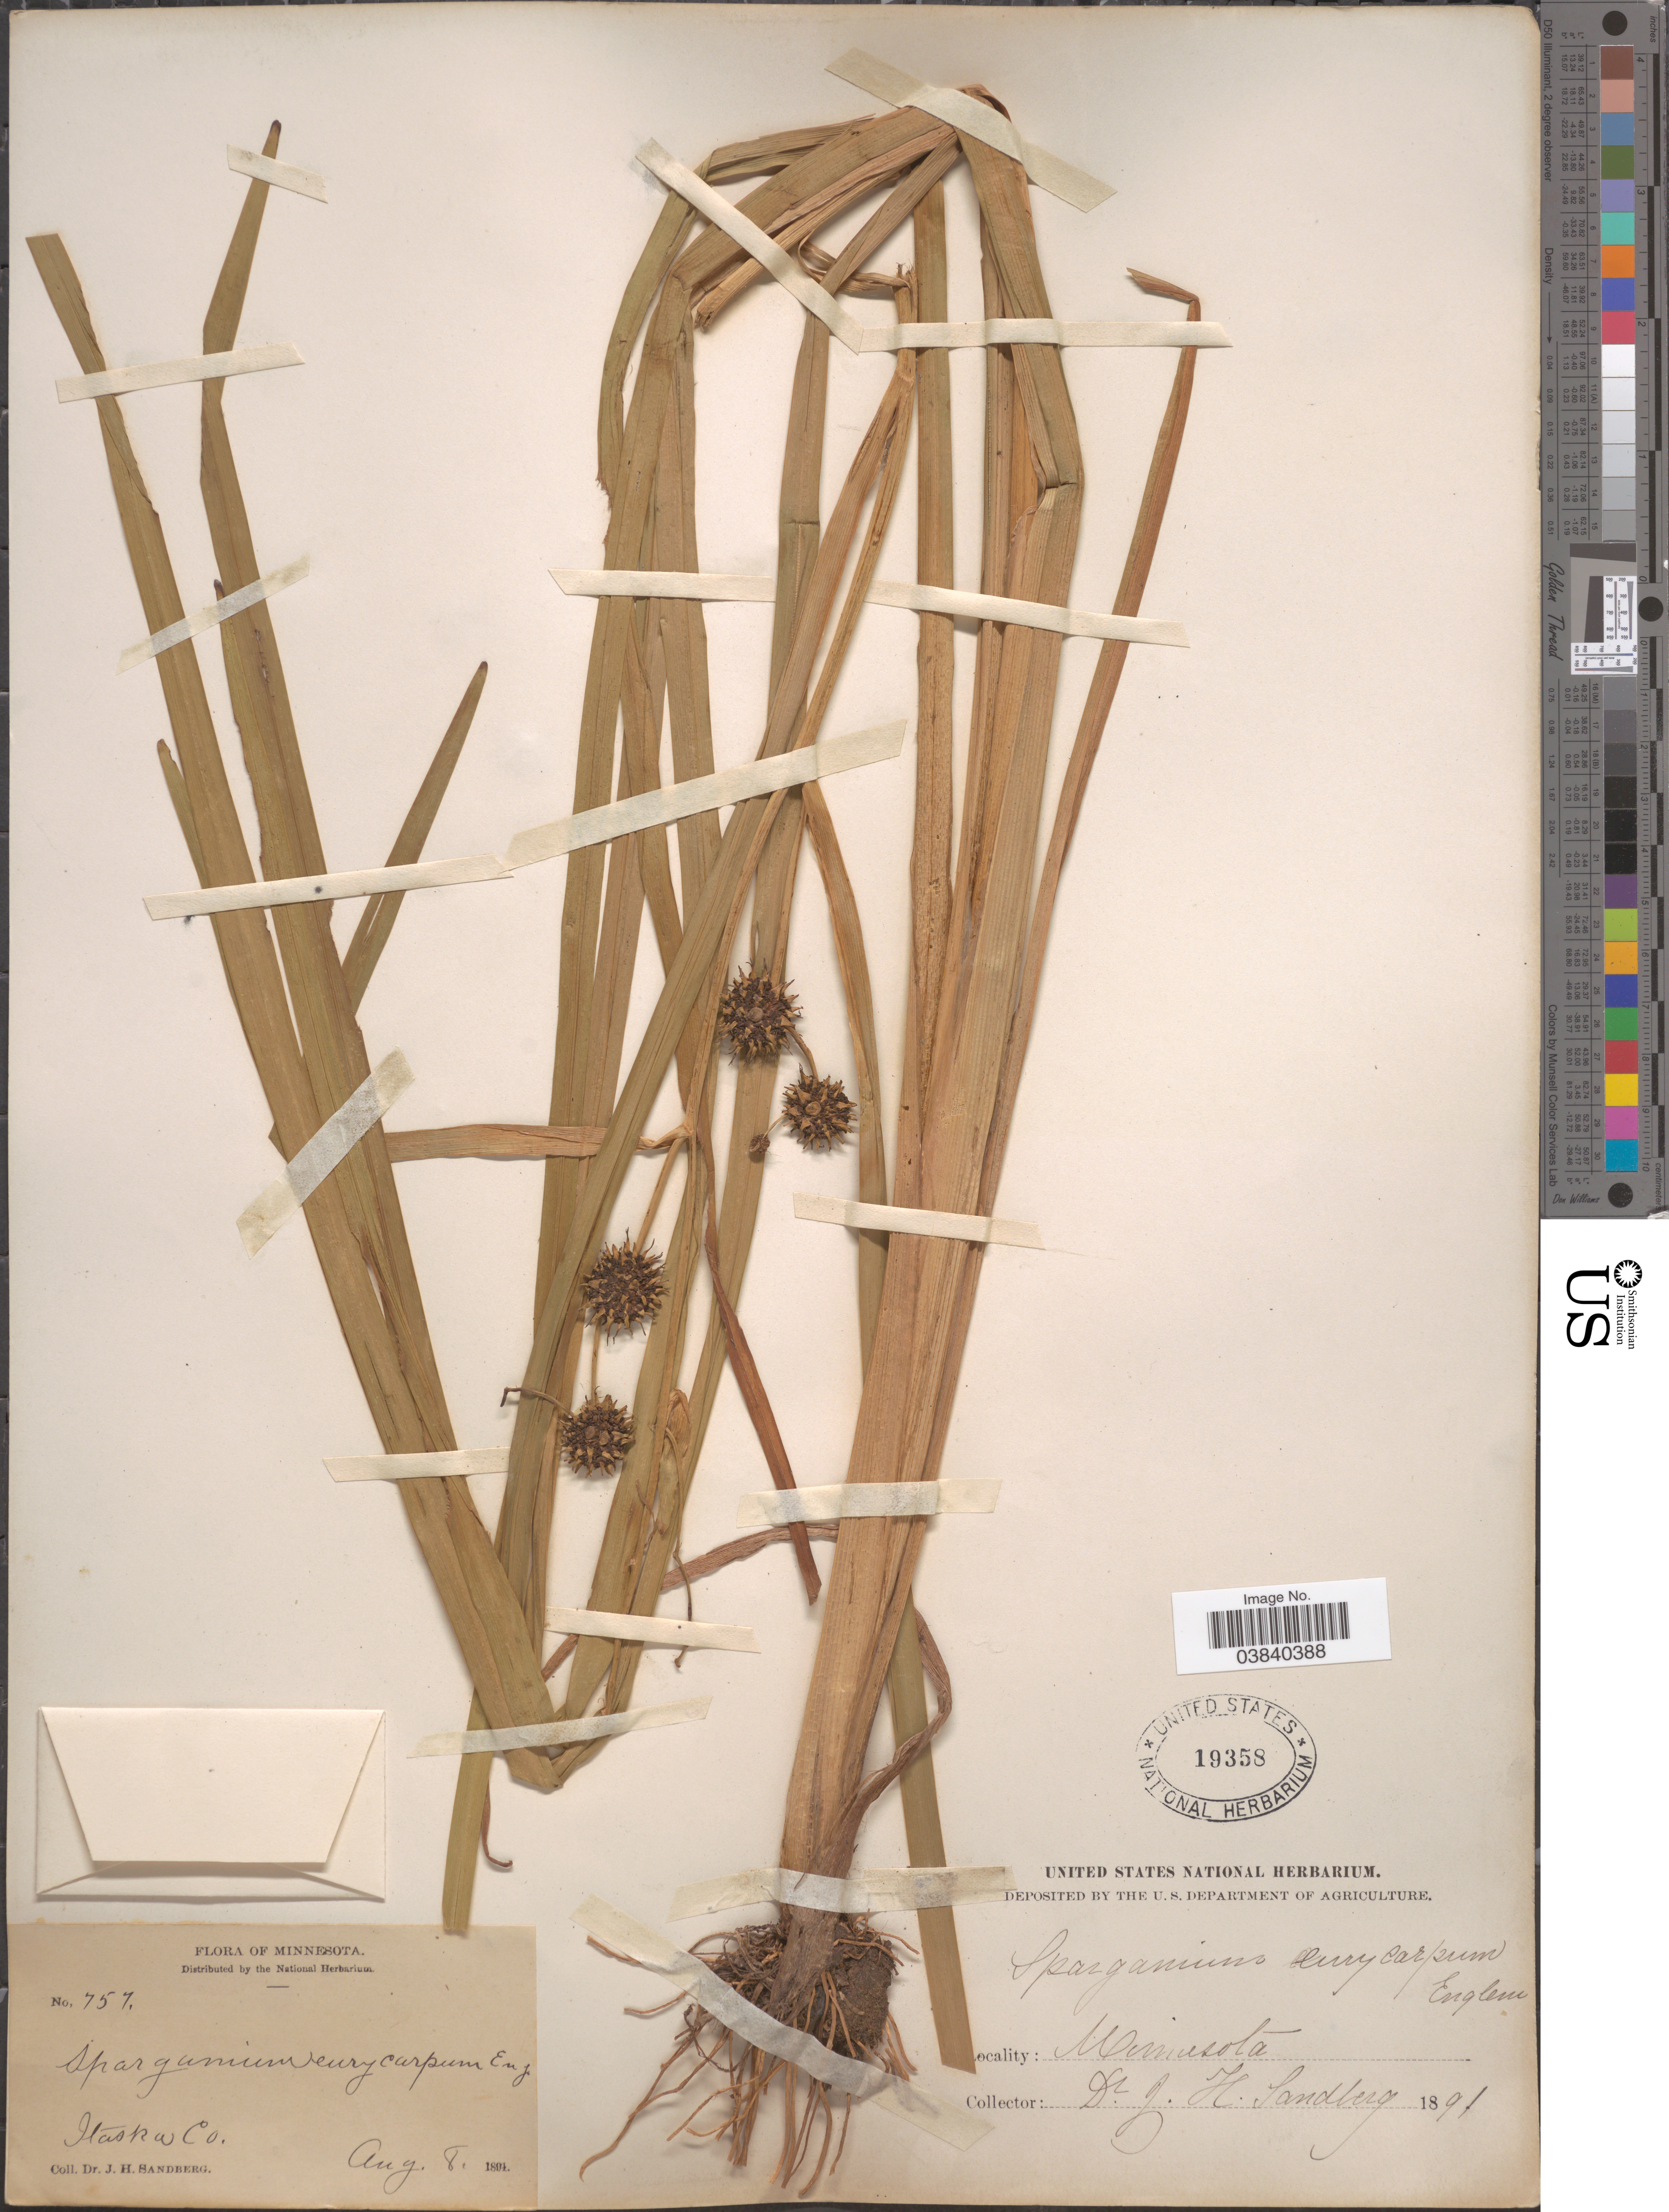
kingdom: Plantae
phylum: Tracheophyta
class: Liliopsida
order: Poales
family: Typhaceae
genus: Sparganium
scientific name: Sparganium eurycarpum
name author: Engelm.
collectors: J. H. Sandberg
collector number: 757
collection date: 1891-08-08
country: United States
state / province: Minnesota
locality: Itaska Co.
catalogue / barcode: US 19358